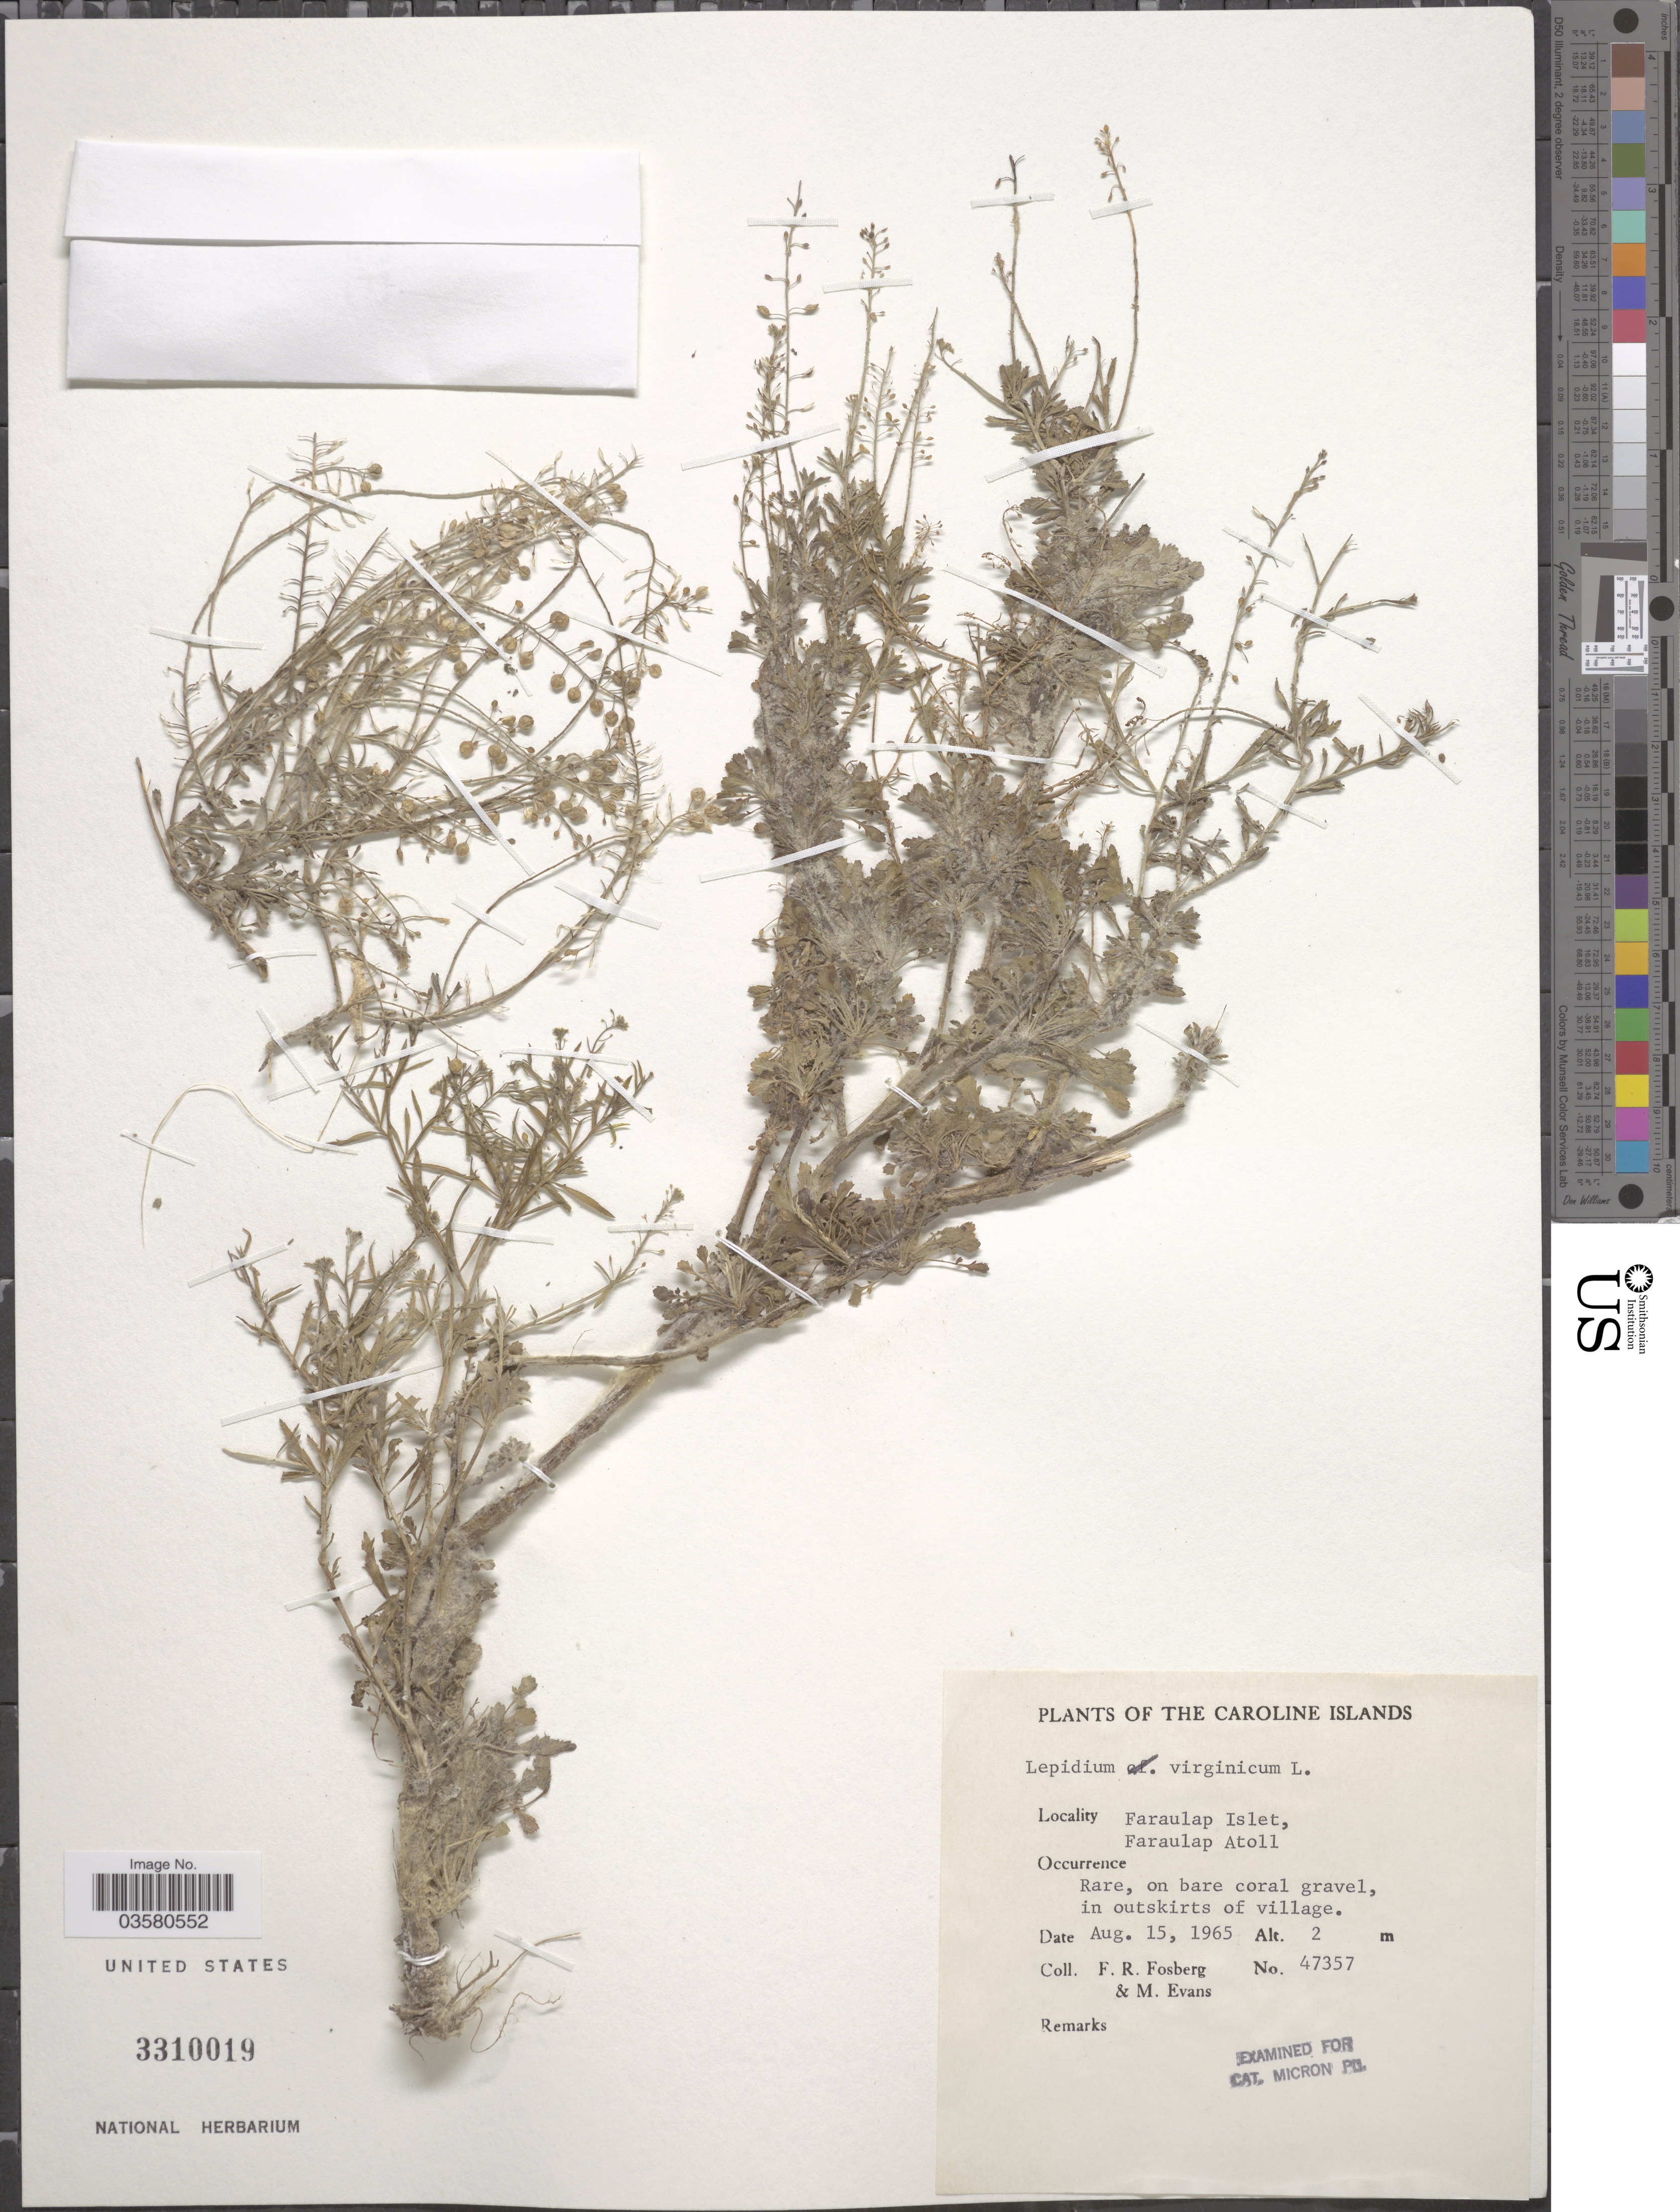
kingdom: Plantae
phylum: Tracheophyta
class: Magnoliopsida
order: Brassicales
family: Brassicaceae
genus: Lepidium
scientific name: Lepidium virginicum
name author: L.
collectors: F. R. Fosberg & M. Evans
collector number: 47357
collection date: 1965-08-15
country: Micronesia, Federated States of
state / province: Yap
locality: The Caroline Islands. Faraulap Islet, Faraulap Atoll. In outskirts of village.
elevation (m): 2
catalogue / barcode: US 3310019